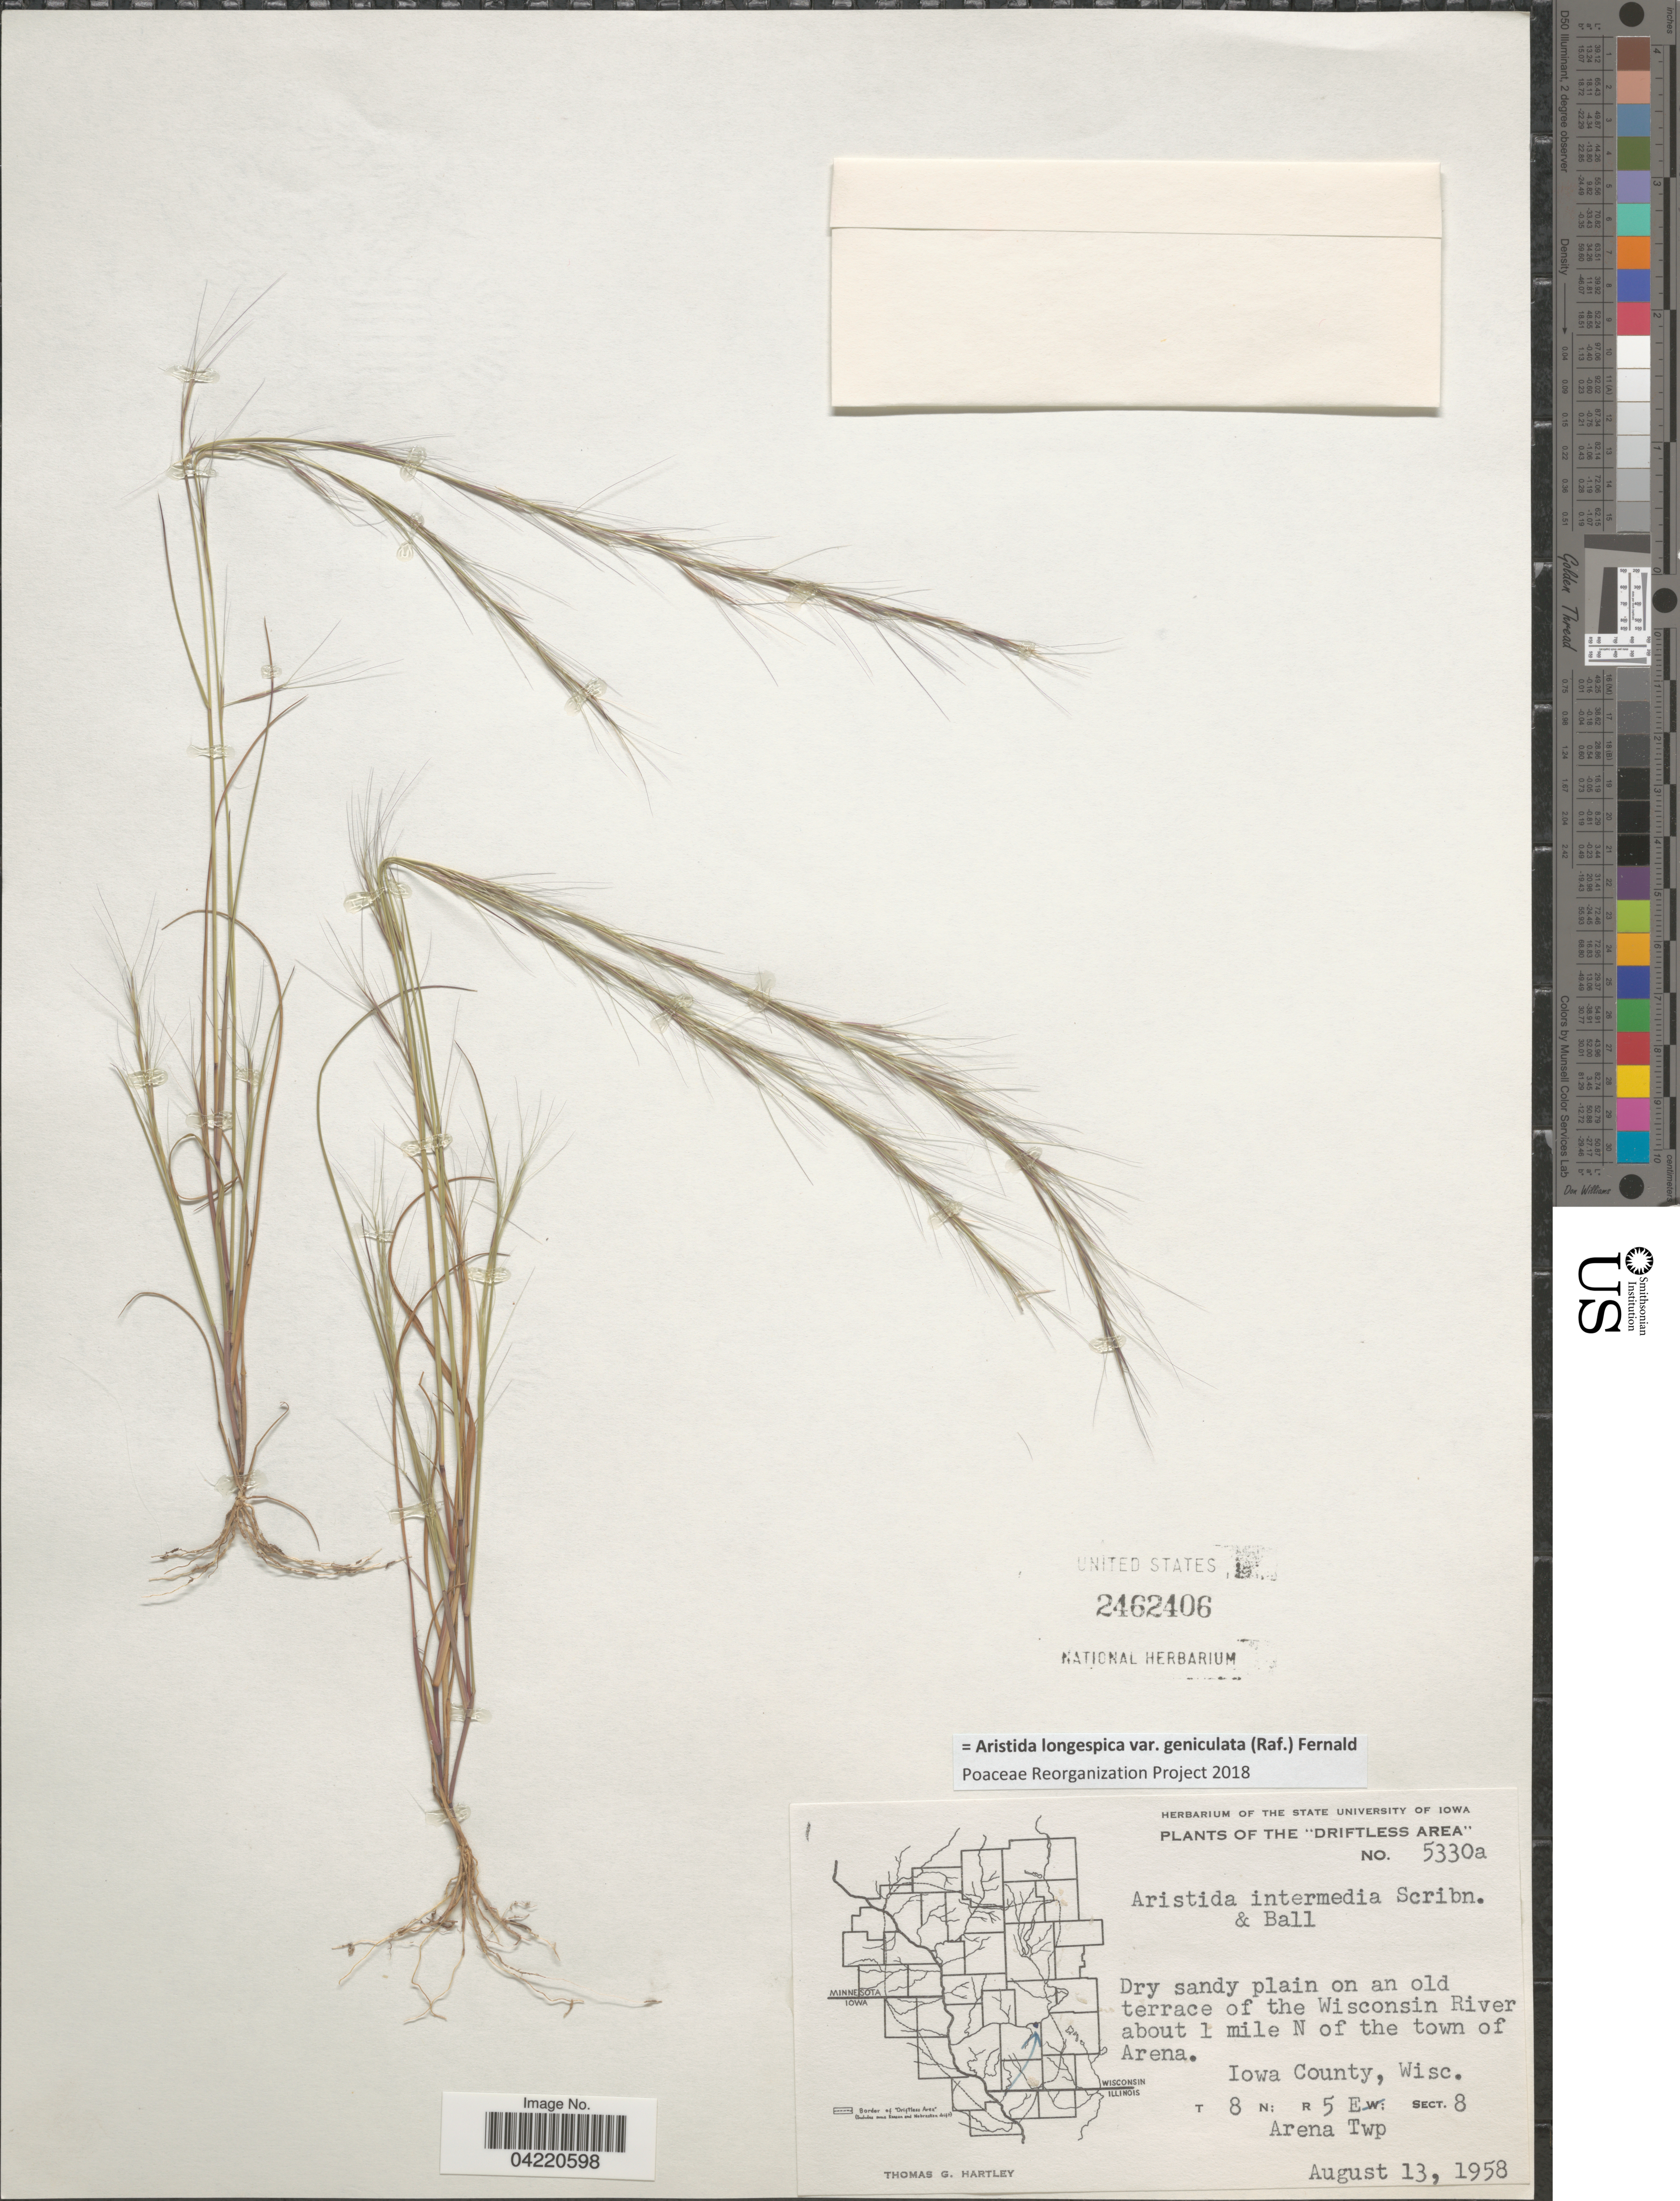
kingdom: Plantae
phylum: Tracheophyta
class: Liliopsida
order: Poales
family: Poaceae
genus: Aristida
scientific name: Aristida longespica var. geniculata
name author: (Raf.) Fernald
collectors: T. G. Hartley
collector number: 5330a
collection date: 1958-08-13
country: United States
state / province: Wisconsin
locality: The "Driftless Area". Dry sandy plain on an old terrace of the Wisconsin river about 1 mile N of the town of Arena. Iowa County. T 8 N; R 5 E; Sect. 8. Arena Twp.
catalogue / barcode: US 2462406